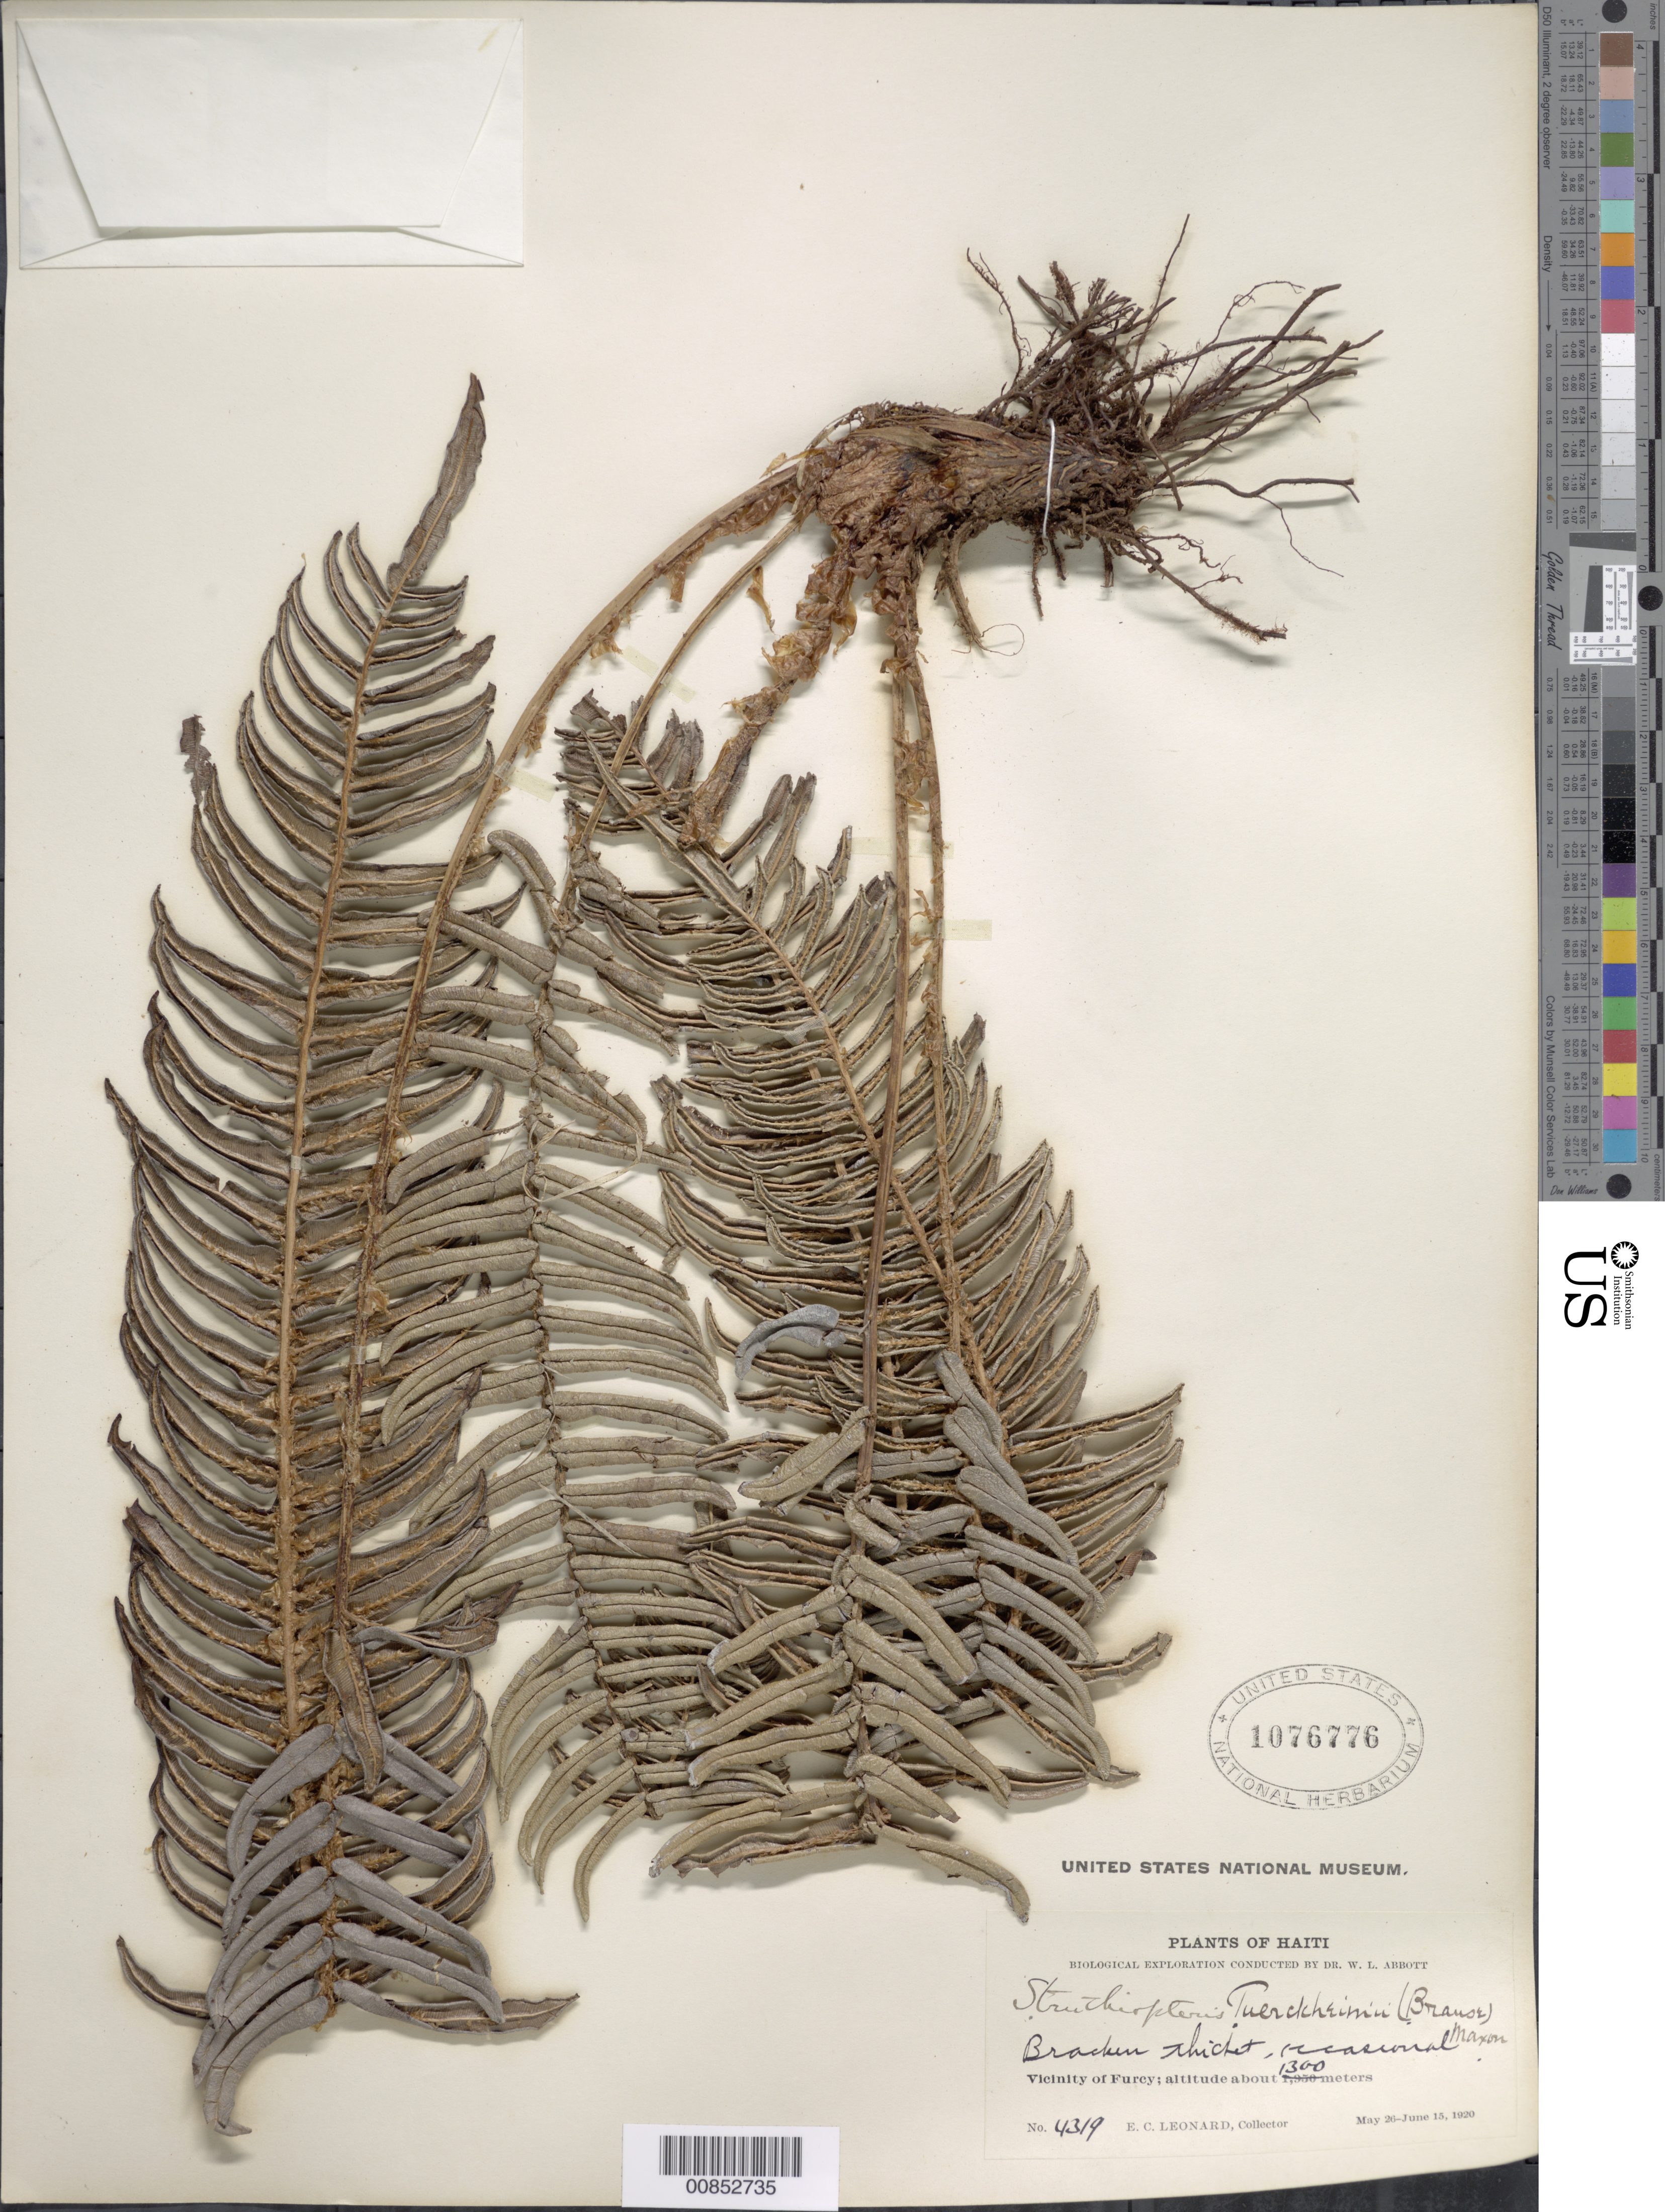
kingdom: Plantae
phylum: Tracheophyta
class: Polypodiopsida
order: Polypodiales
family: Blechnaceae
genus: Blechnum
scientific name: Blechnum tuerckheimii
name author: Brause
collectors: E. C. Leonard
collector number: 4319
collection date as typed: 26 May 1920 to 15 Jun 1920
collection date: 1920-05-26/1920-06-15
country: Haiti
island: Hispaniola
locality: Furcy vicinity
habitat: Bracken thicket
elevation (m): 1300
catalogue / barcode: US 1076776